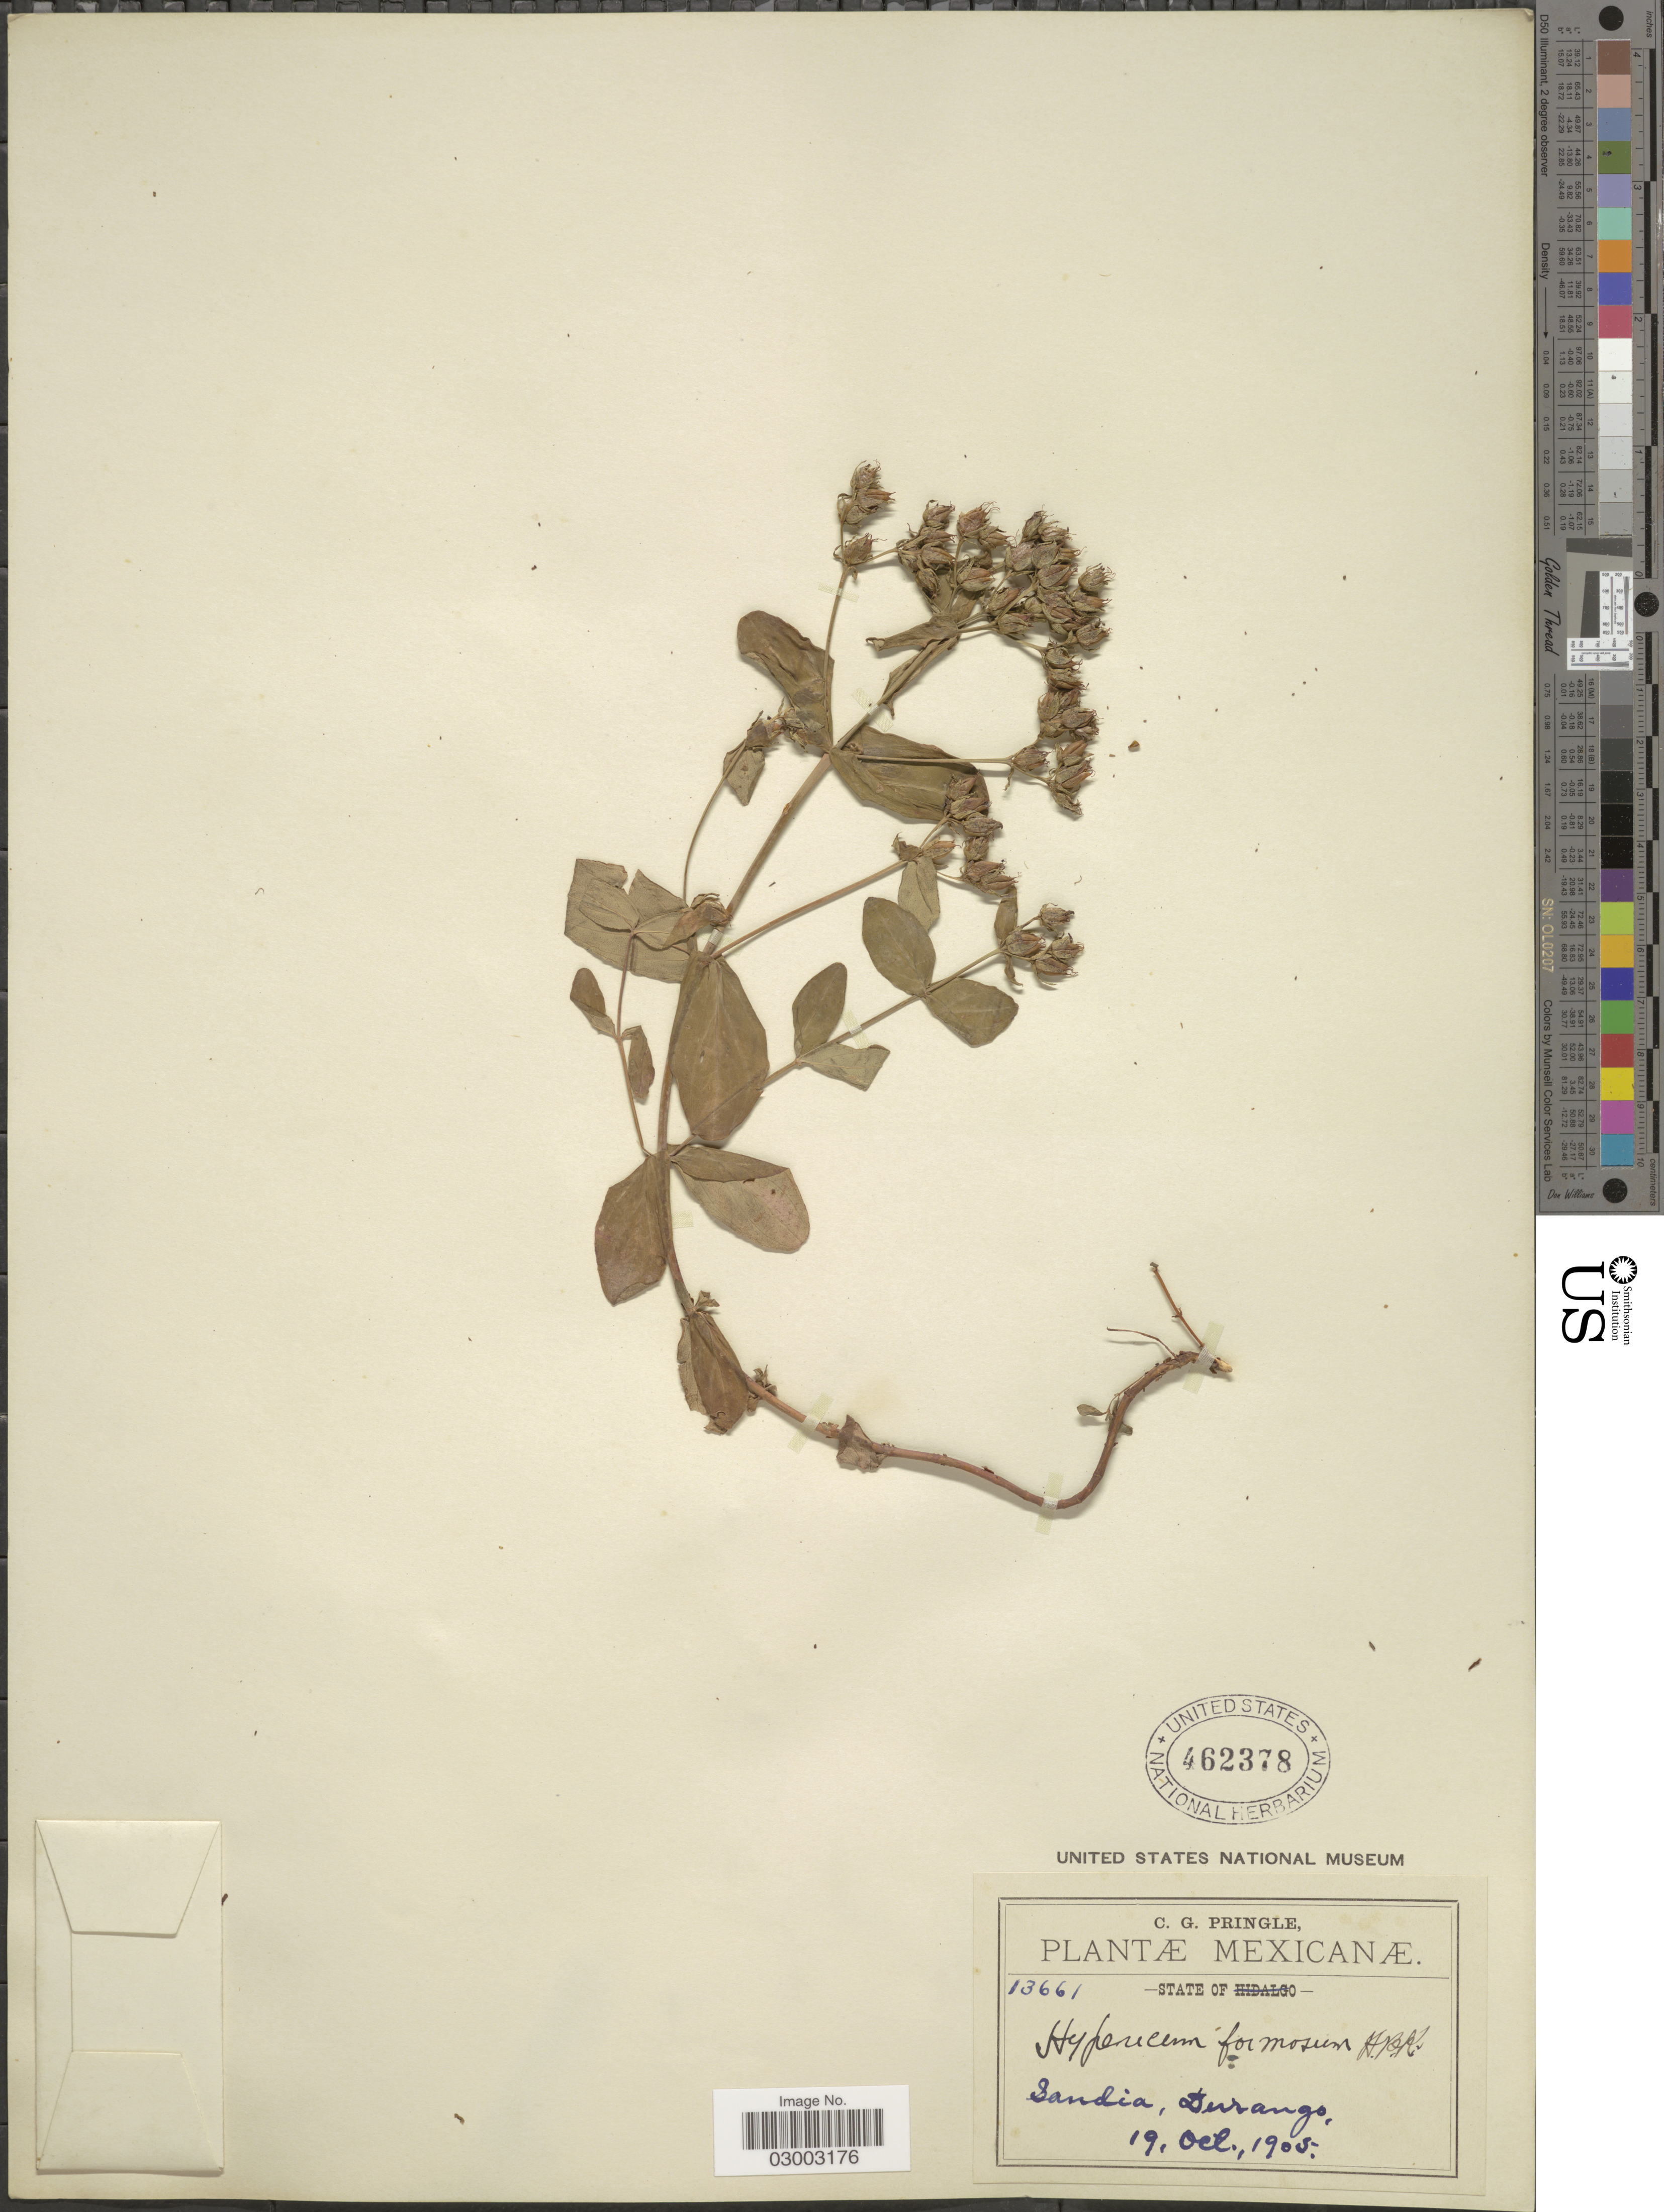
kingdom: Plantae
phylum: Tracheophyta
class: Magnoliopsida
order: Malpighiales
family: Hypericaceae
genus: Hypericum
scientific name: Hypericum formosum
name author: Kunth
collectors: C. G. Pringle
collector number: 13661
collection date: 1905-10-19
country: Mexico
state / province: Durango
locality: Sandia.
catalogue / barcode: US 462378